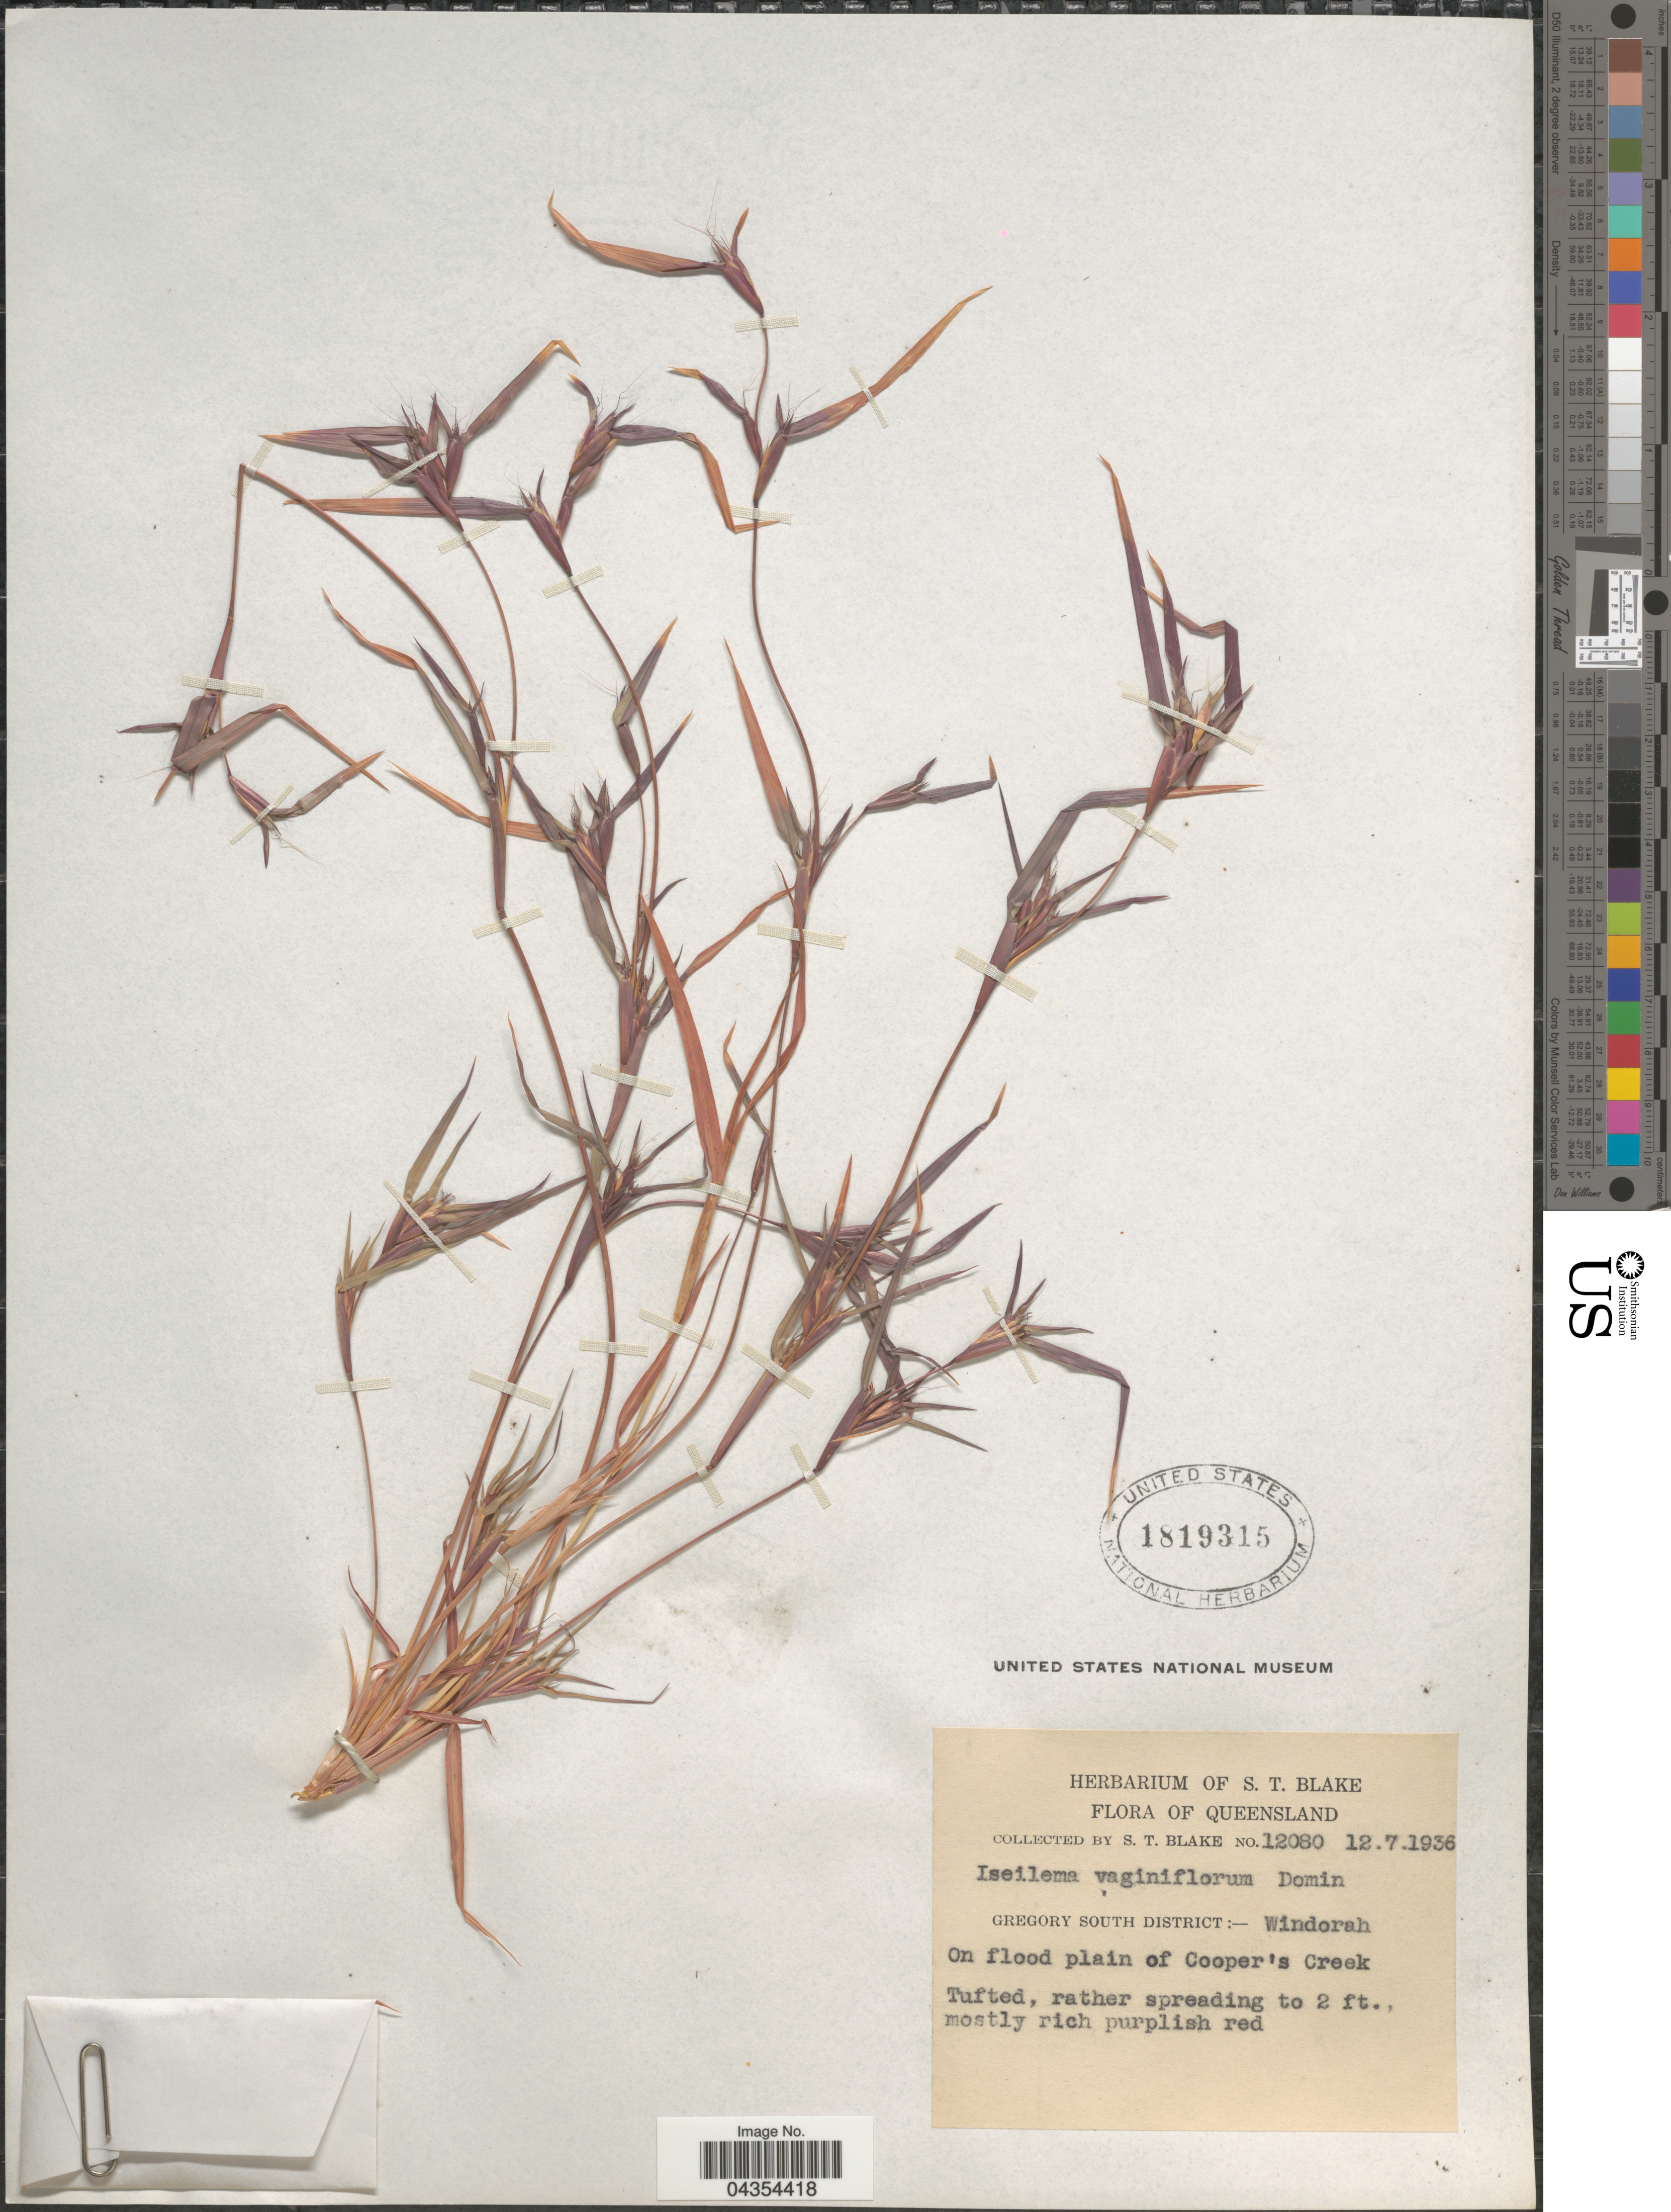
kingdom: Plantae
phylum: Tracheophyta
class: Liliopsida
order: Poales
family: Poaceae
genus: Iseilema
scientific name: Iseilema vaginiflorum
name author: Domin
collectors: S. T. Blake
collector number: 12080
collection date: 1936-07-12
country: Australia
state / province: Queensland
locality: Gregory South District:- Windorah. On flood plain of Cooper's Creek.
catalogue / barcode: US 1819315